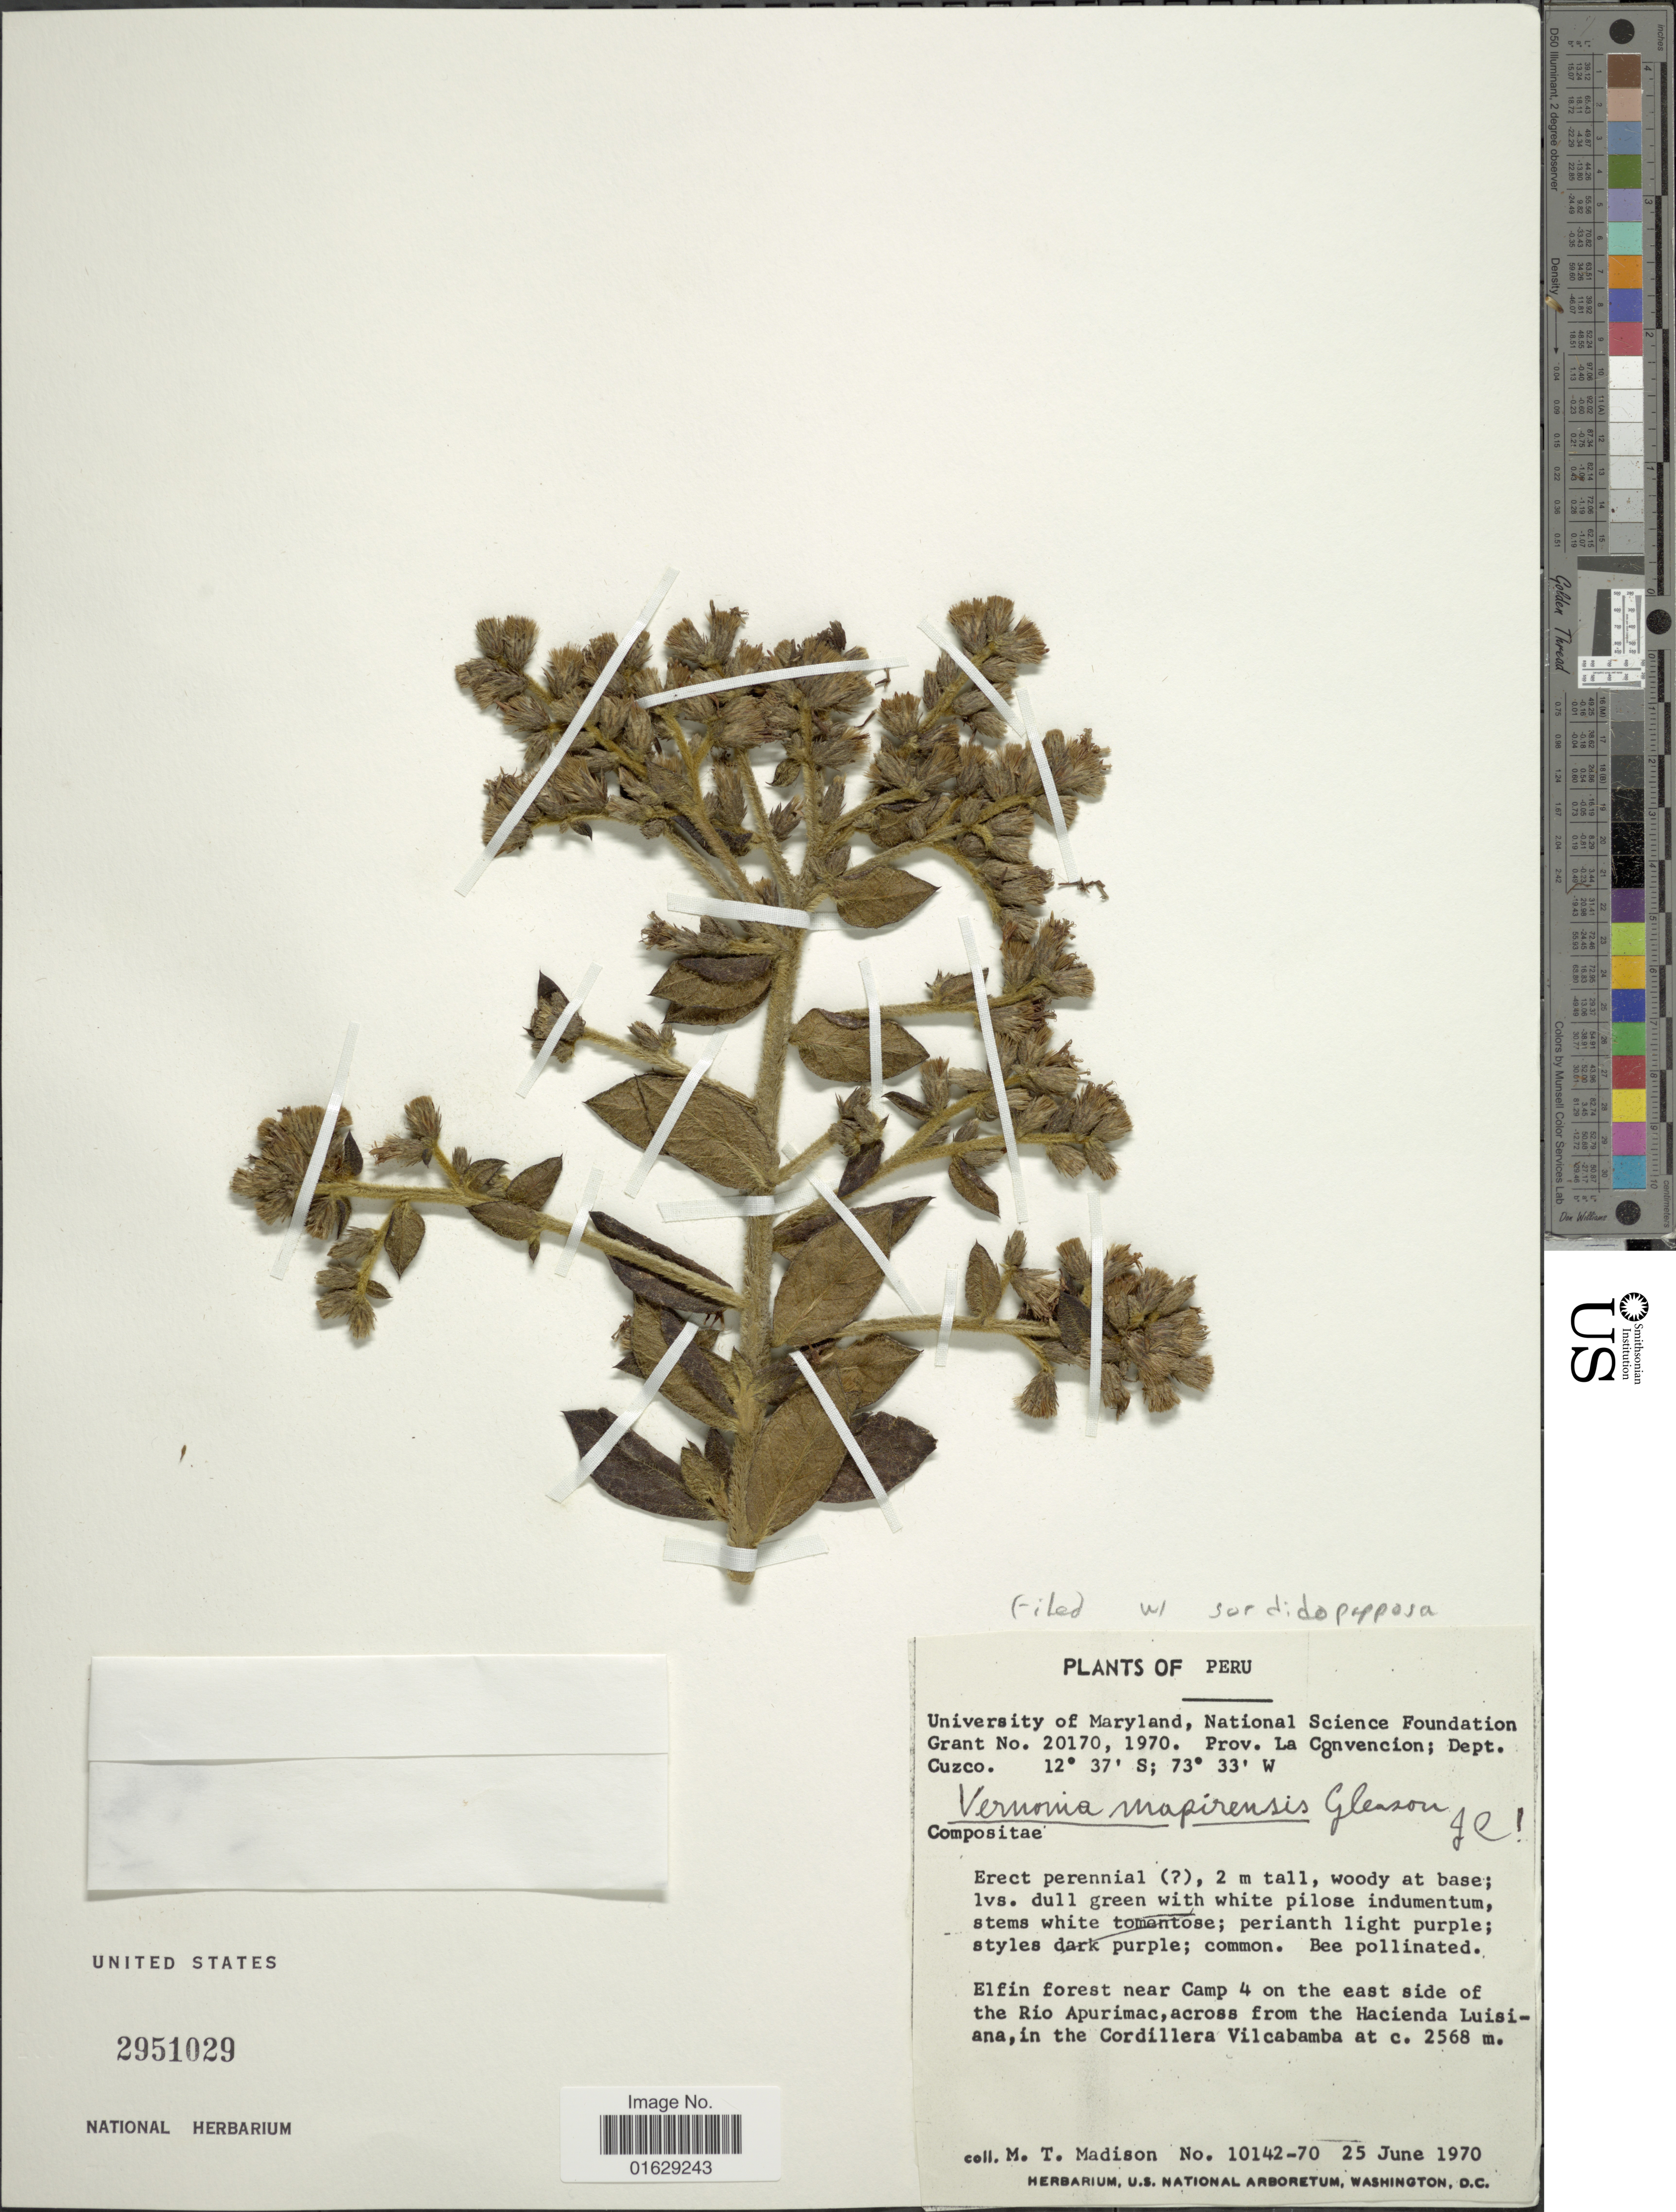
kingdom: Plantae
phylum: Tracheophyta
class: Magnoliopsida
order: Asterales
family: Asteraceae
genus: Lepidaploa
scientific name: Lepidaploa sordidopapposa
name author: (Hieron.) H. Rob.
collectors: M. T. Madison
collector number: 10142-70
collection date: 1970-06-25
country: Peru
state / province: Cusco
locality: Prov. La Convencion, Dept. Cuzco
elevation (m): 2568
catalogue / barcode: US 2951029